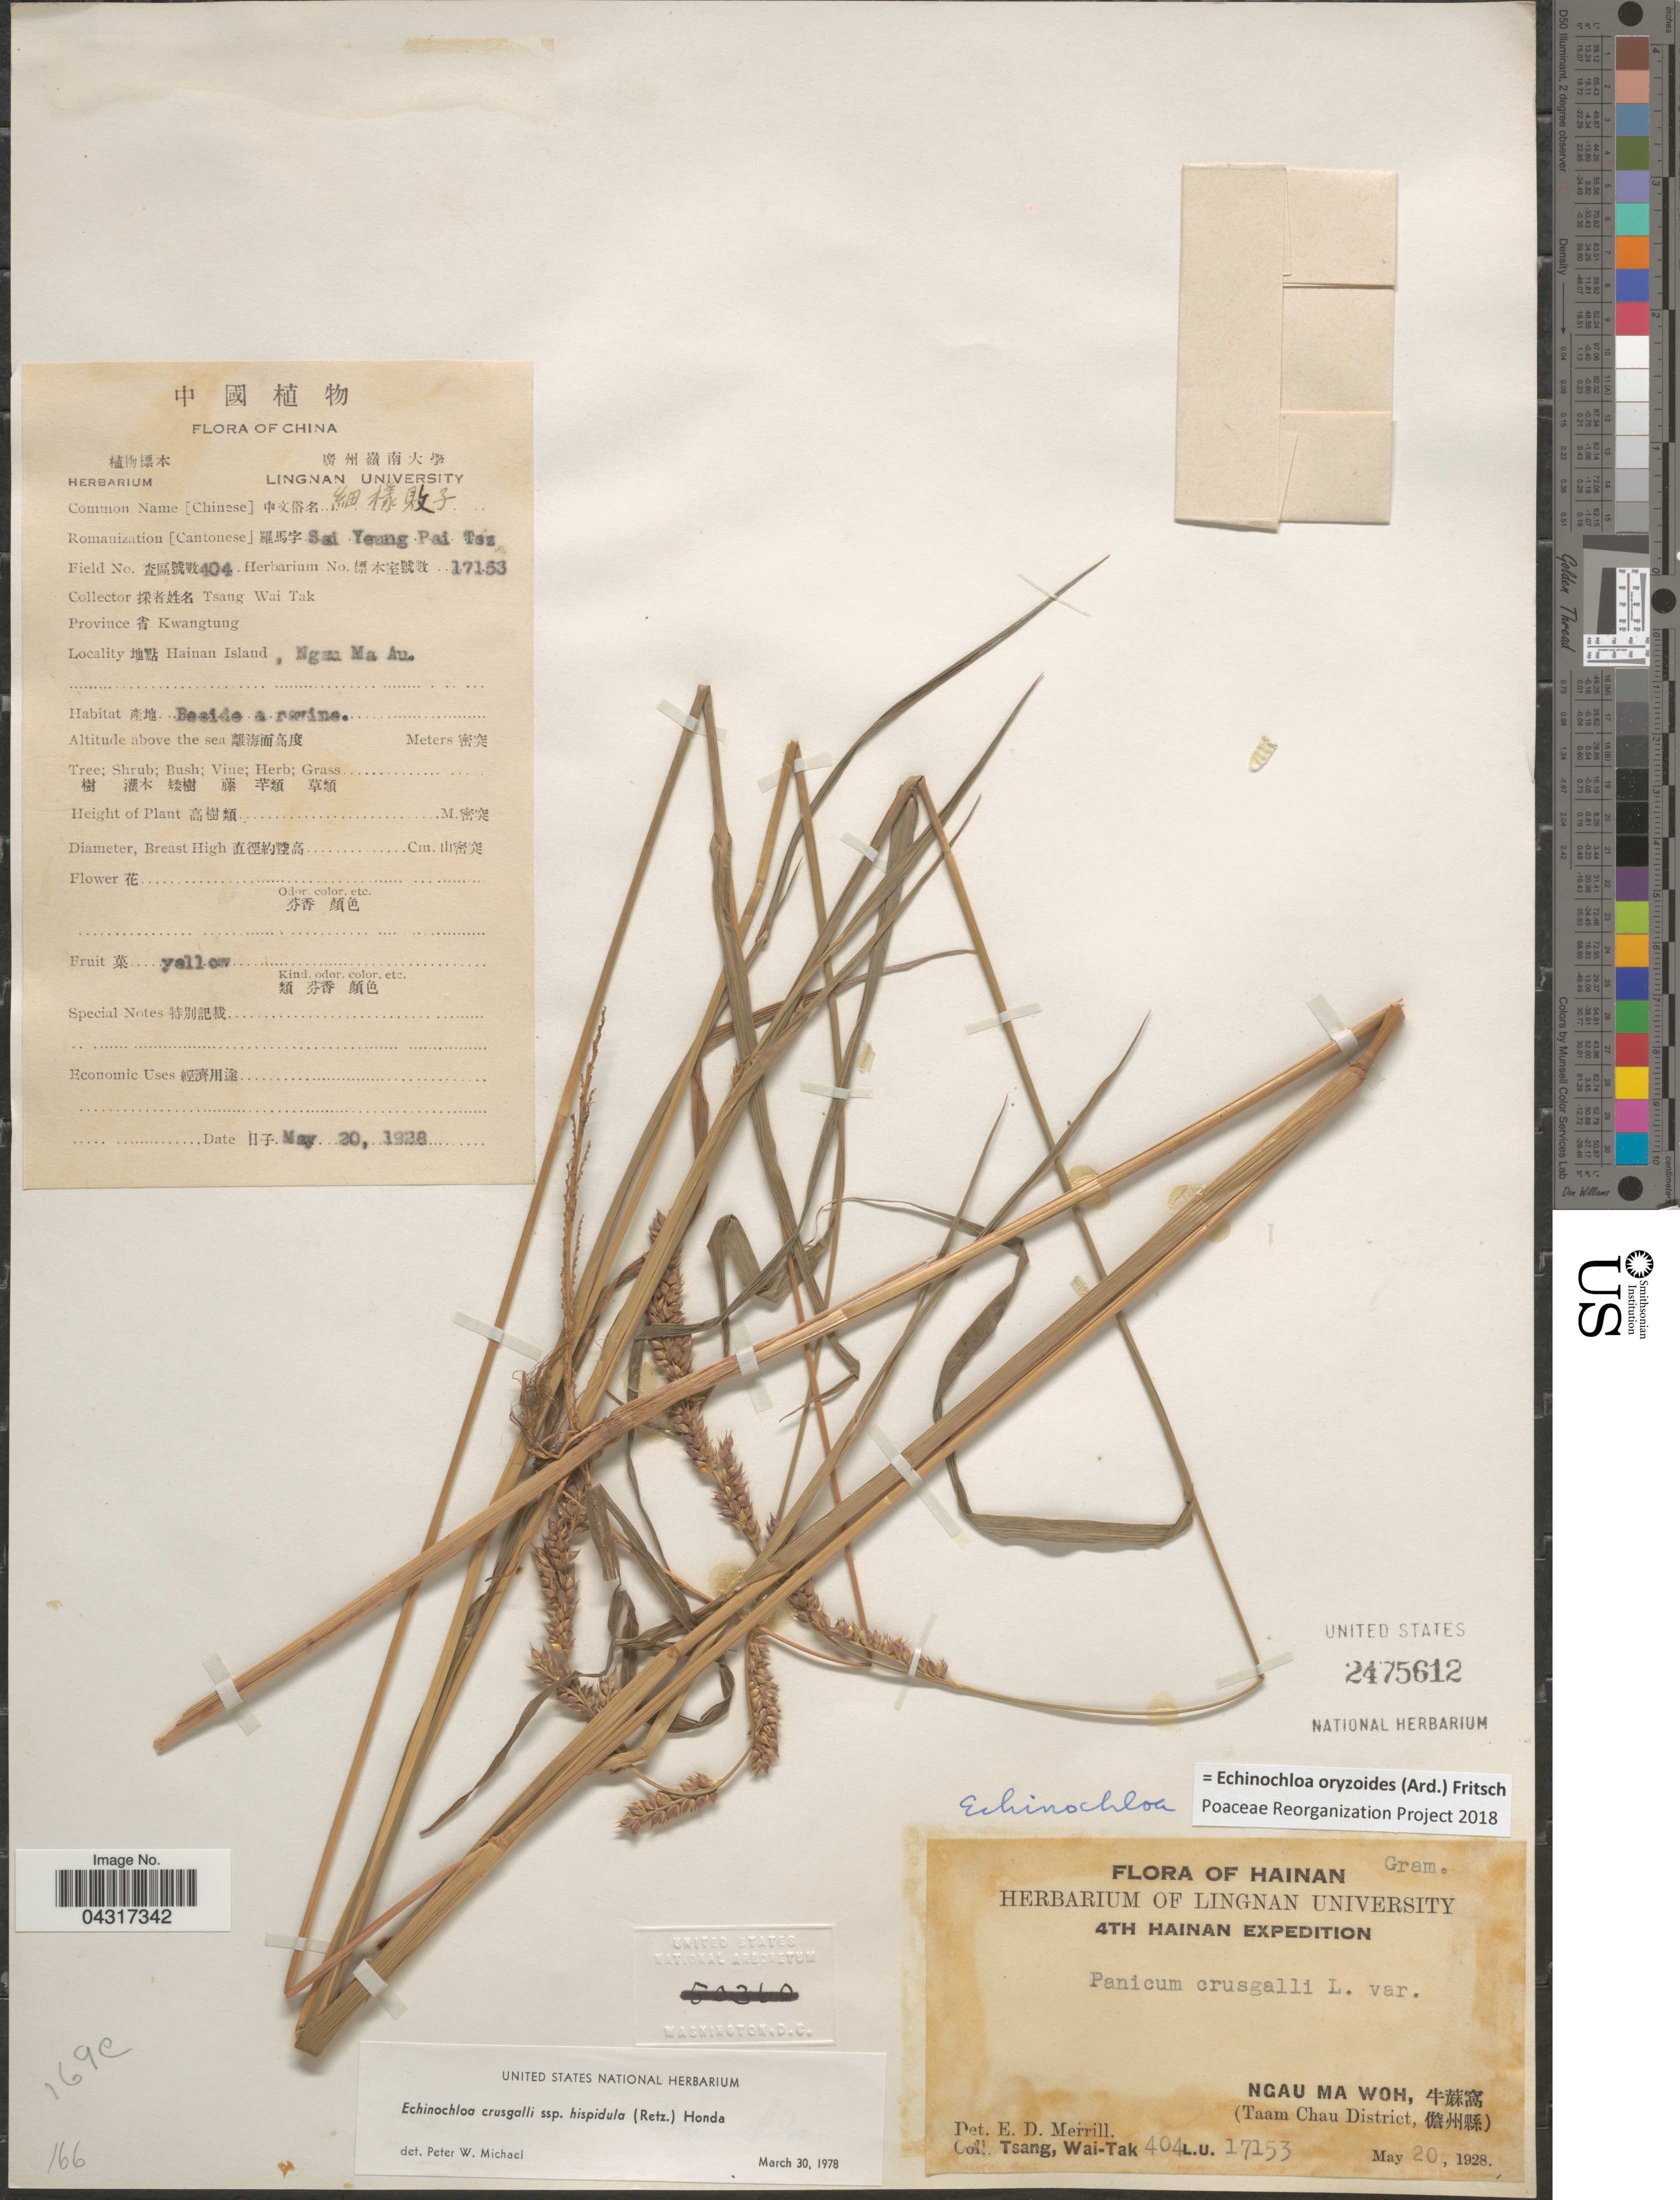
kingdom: Plantae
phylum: Tracheophyta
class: Liliopsida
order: Poales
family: Poaceae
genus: Echinochloa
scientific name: Echinochloa oryzoides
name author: (Ard.) Fritsch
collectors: W. T. Tsang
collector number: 404L.U.17153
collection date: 1928-05-20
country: China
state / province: Hainan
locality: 4th Hainan E[Foreign script]pedition. Ngau Ma Woh, [Foreign script] (Taam Chau District, [Foreign script]).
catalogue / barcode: US 2475612